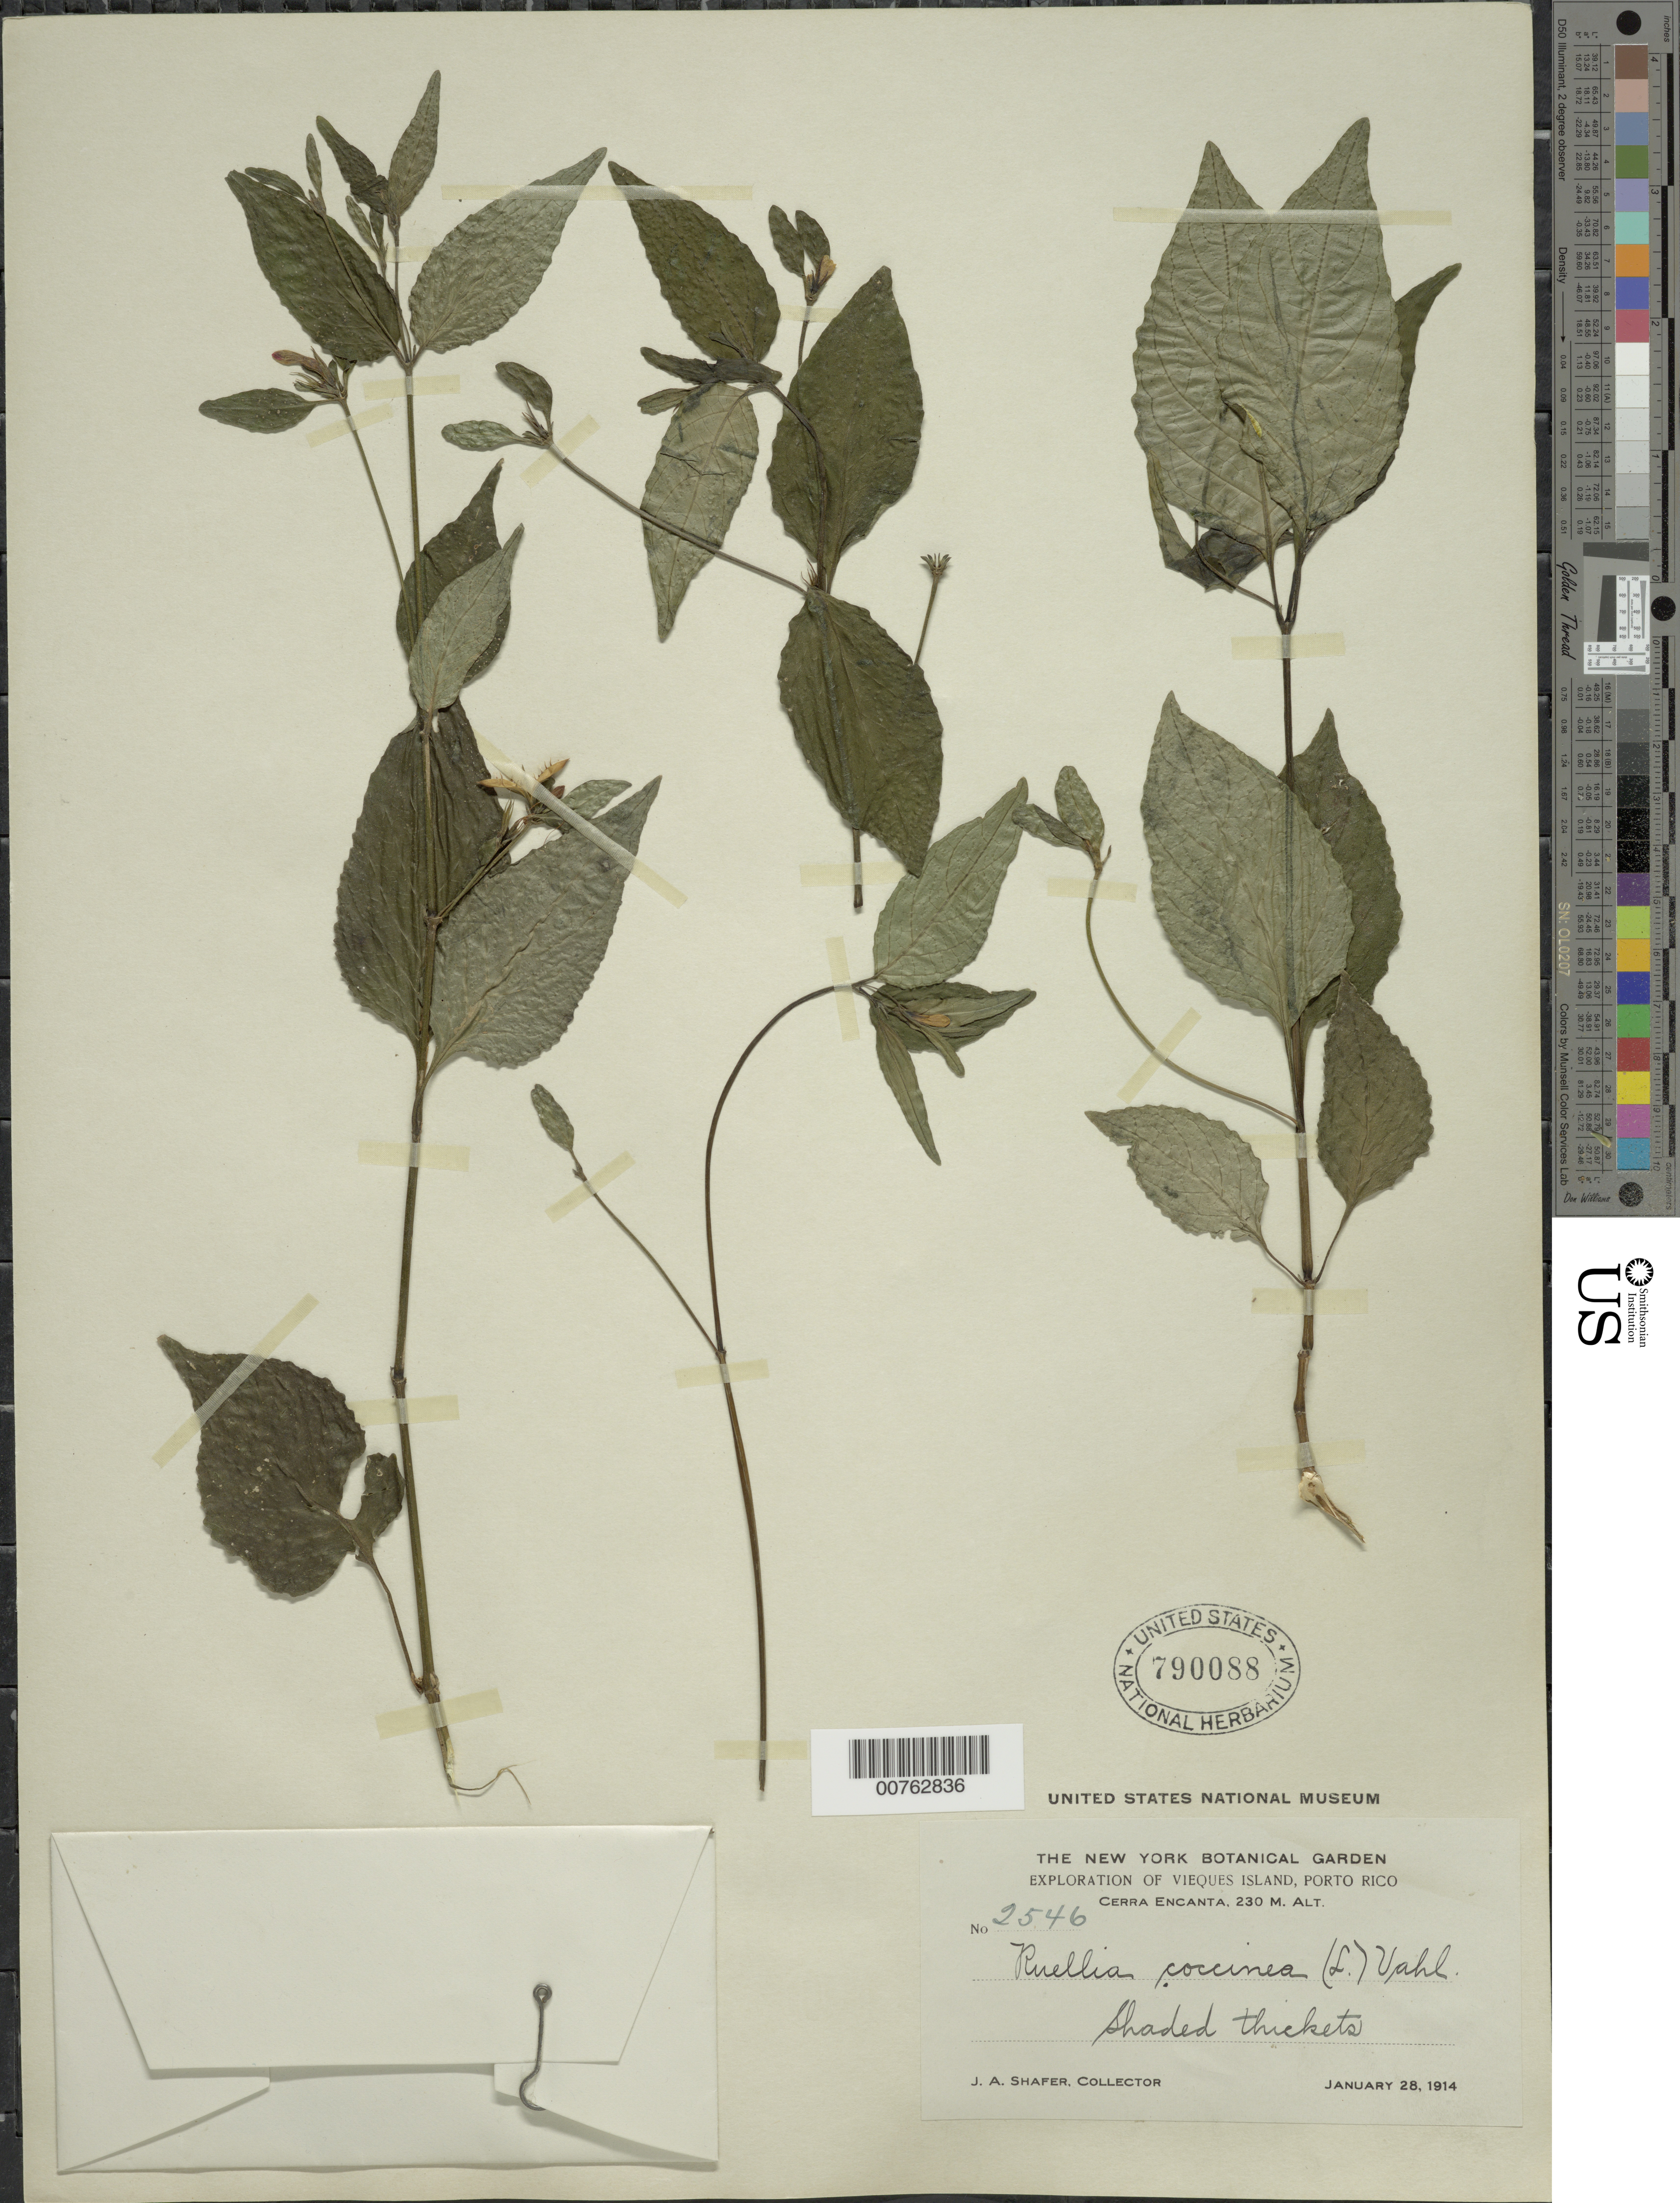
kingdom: Plantae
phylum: Tracheophyta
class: Magnoliopsida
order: Lamiales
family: Acanthaceae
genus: Ruellia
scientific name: Ruellia coccinea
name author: (L.) Vahl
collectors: J. A. Shafer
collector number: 2546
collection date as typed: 28 Jan 1914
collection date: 1914-01-28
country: Puerto Rico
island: Vieques I.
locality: Cerra Encanta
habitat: Shaded thickets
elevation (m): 230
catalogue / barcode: US 790088